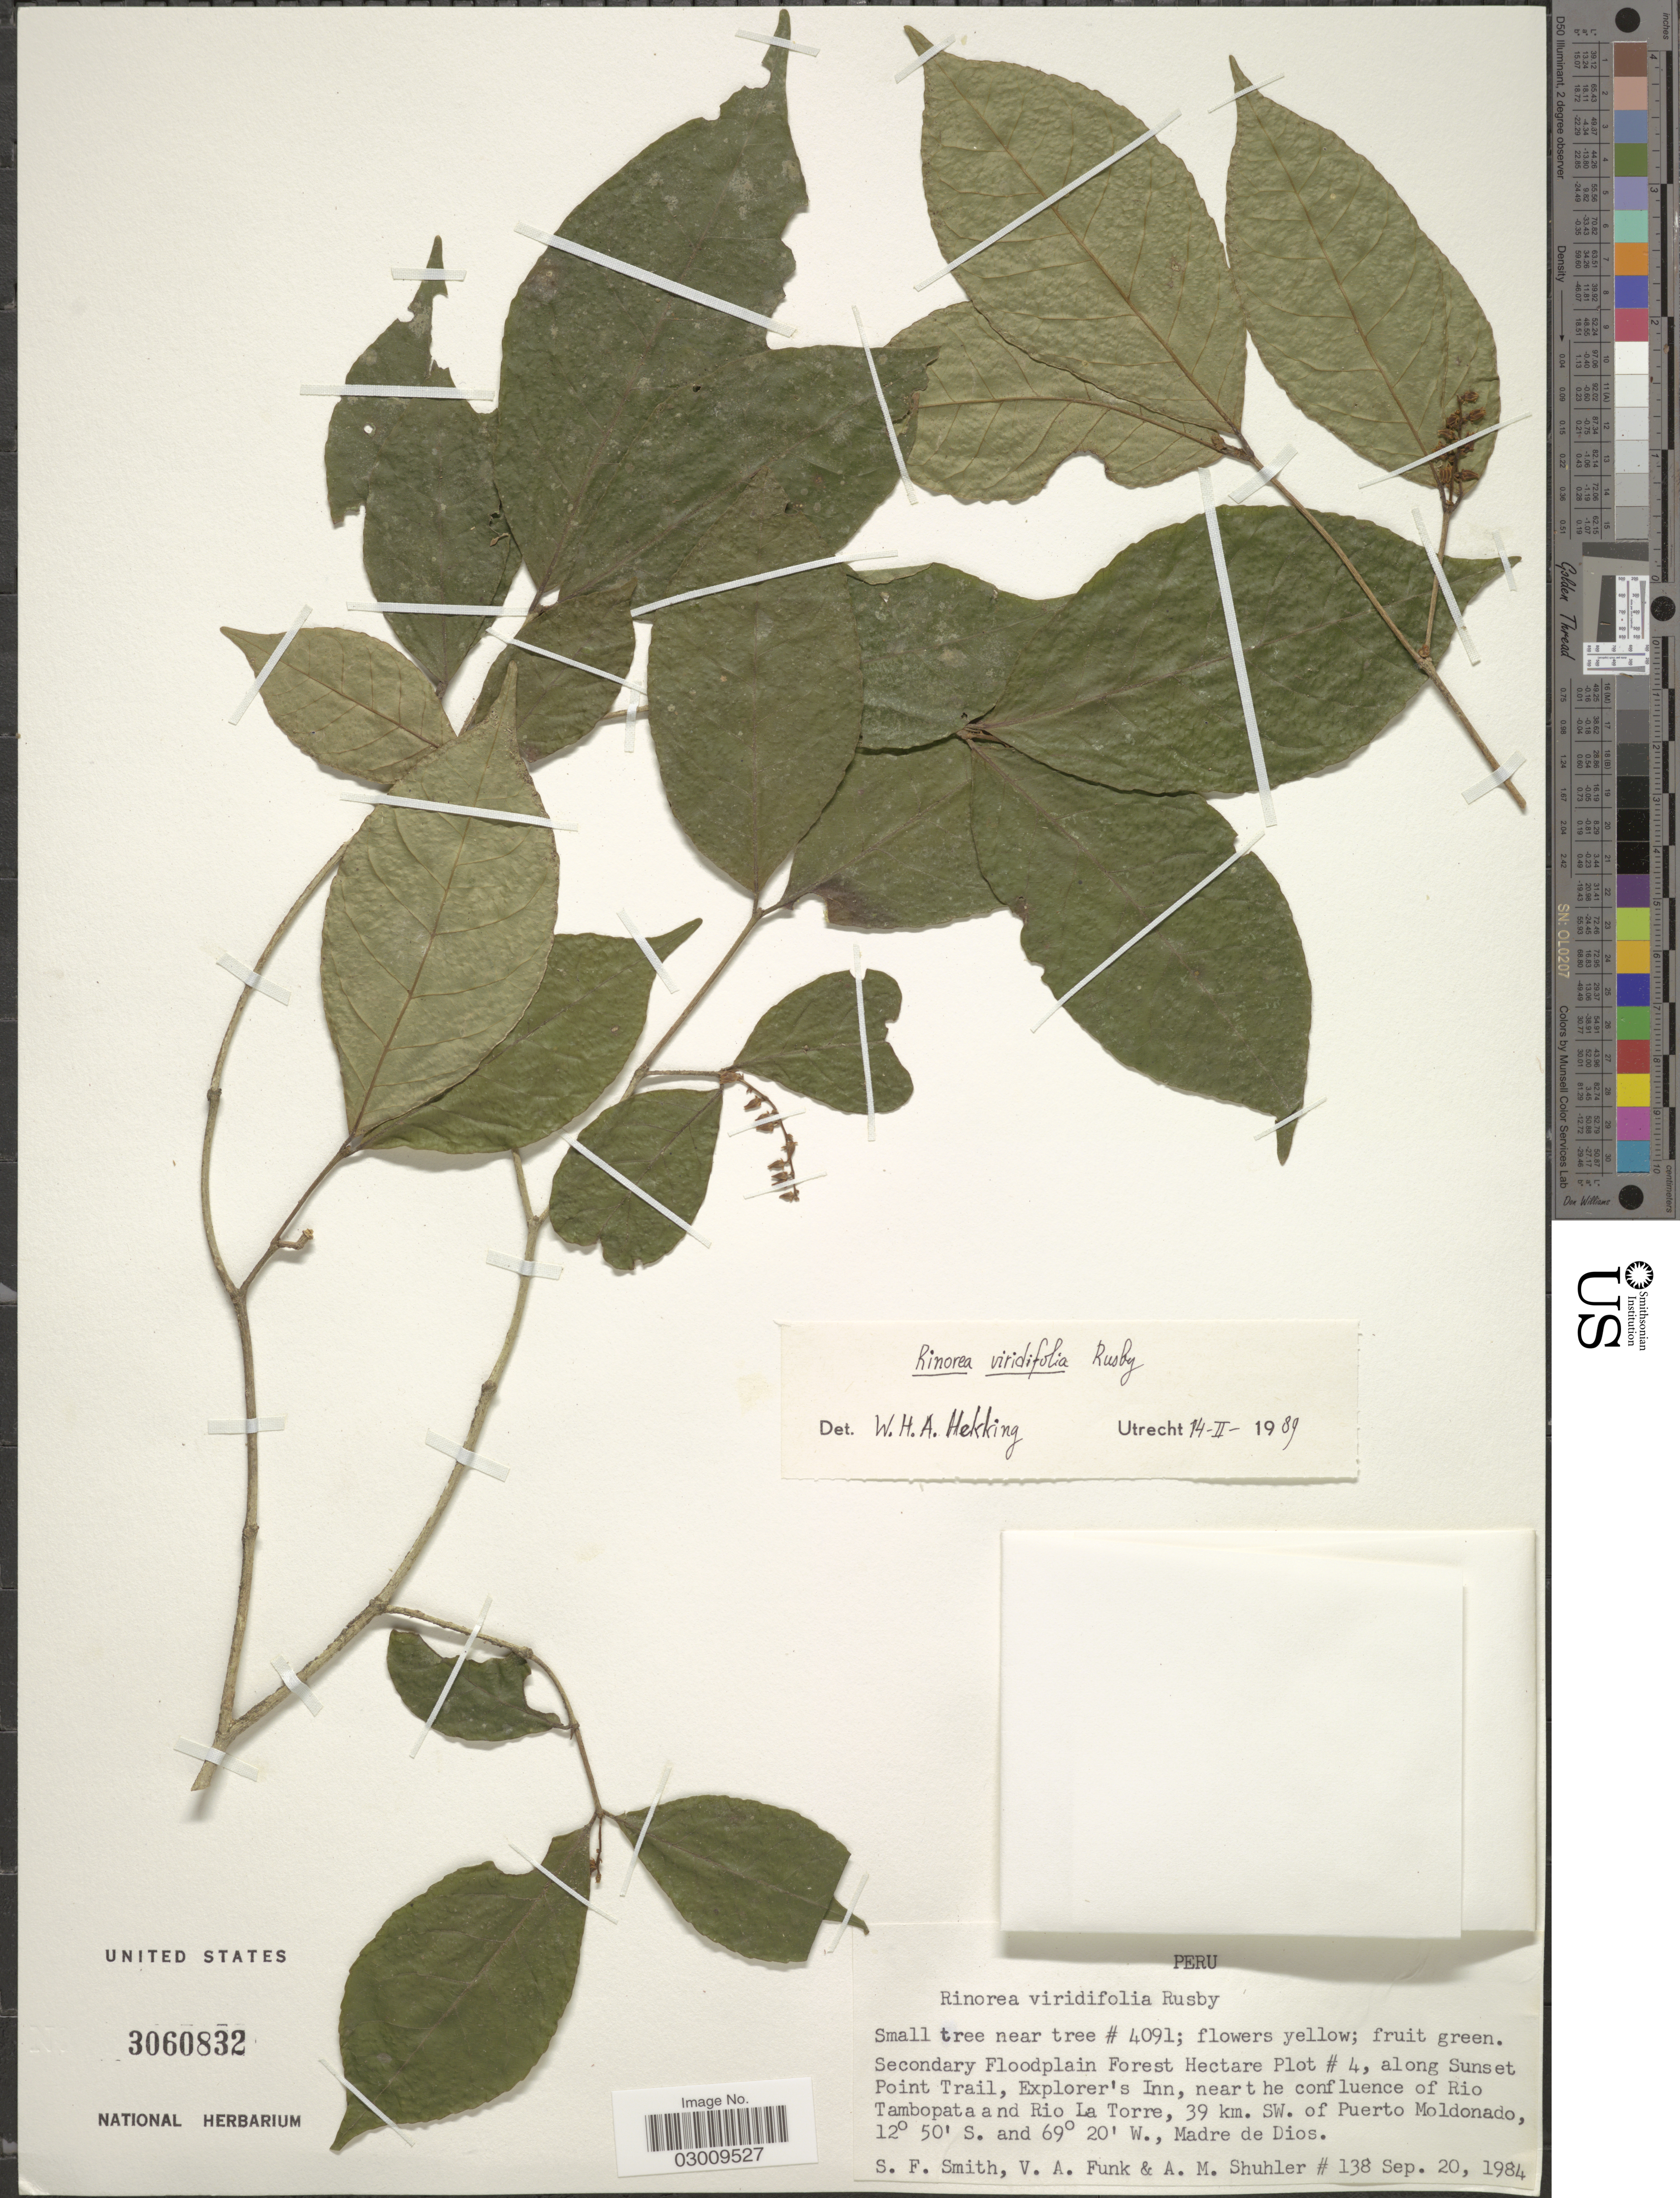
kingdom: Plantae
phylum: Tracheophyta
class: Magnoliopsida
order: Malpighiales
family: Violaceae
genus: Rinorea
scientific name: Rinorea viridifolia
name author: Rusby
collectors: S.F. Smith, V. Funk & A. Shuhler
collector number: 138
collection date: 1984-09-20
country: Peru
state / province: Madre de Dios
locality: Secondary Floodplain Forest Hectare Plot # 4, along Sunset Point Trail, Explorer's Inn, near the confluence of Rio Tambopata and Rio La Torre, 39 km. SW. of Puerto Moldonado, Madre de Dios.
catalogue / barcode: US 3060832